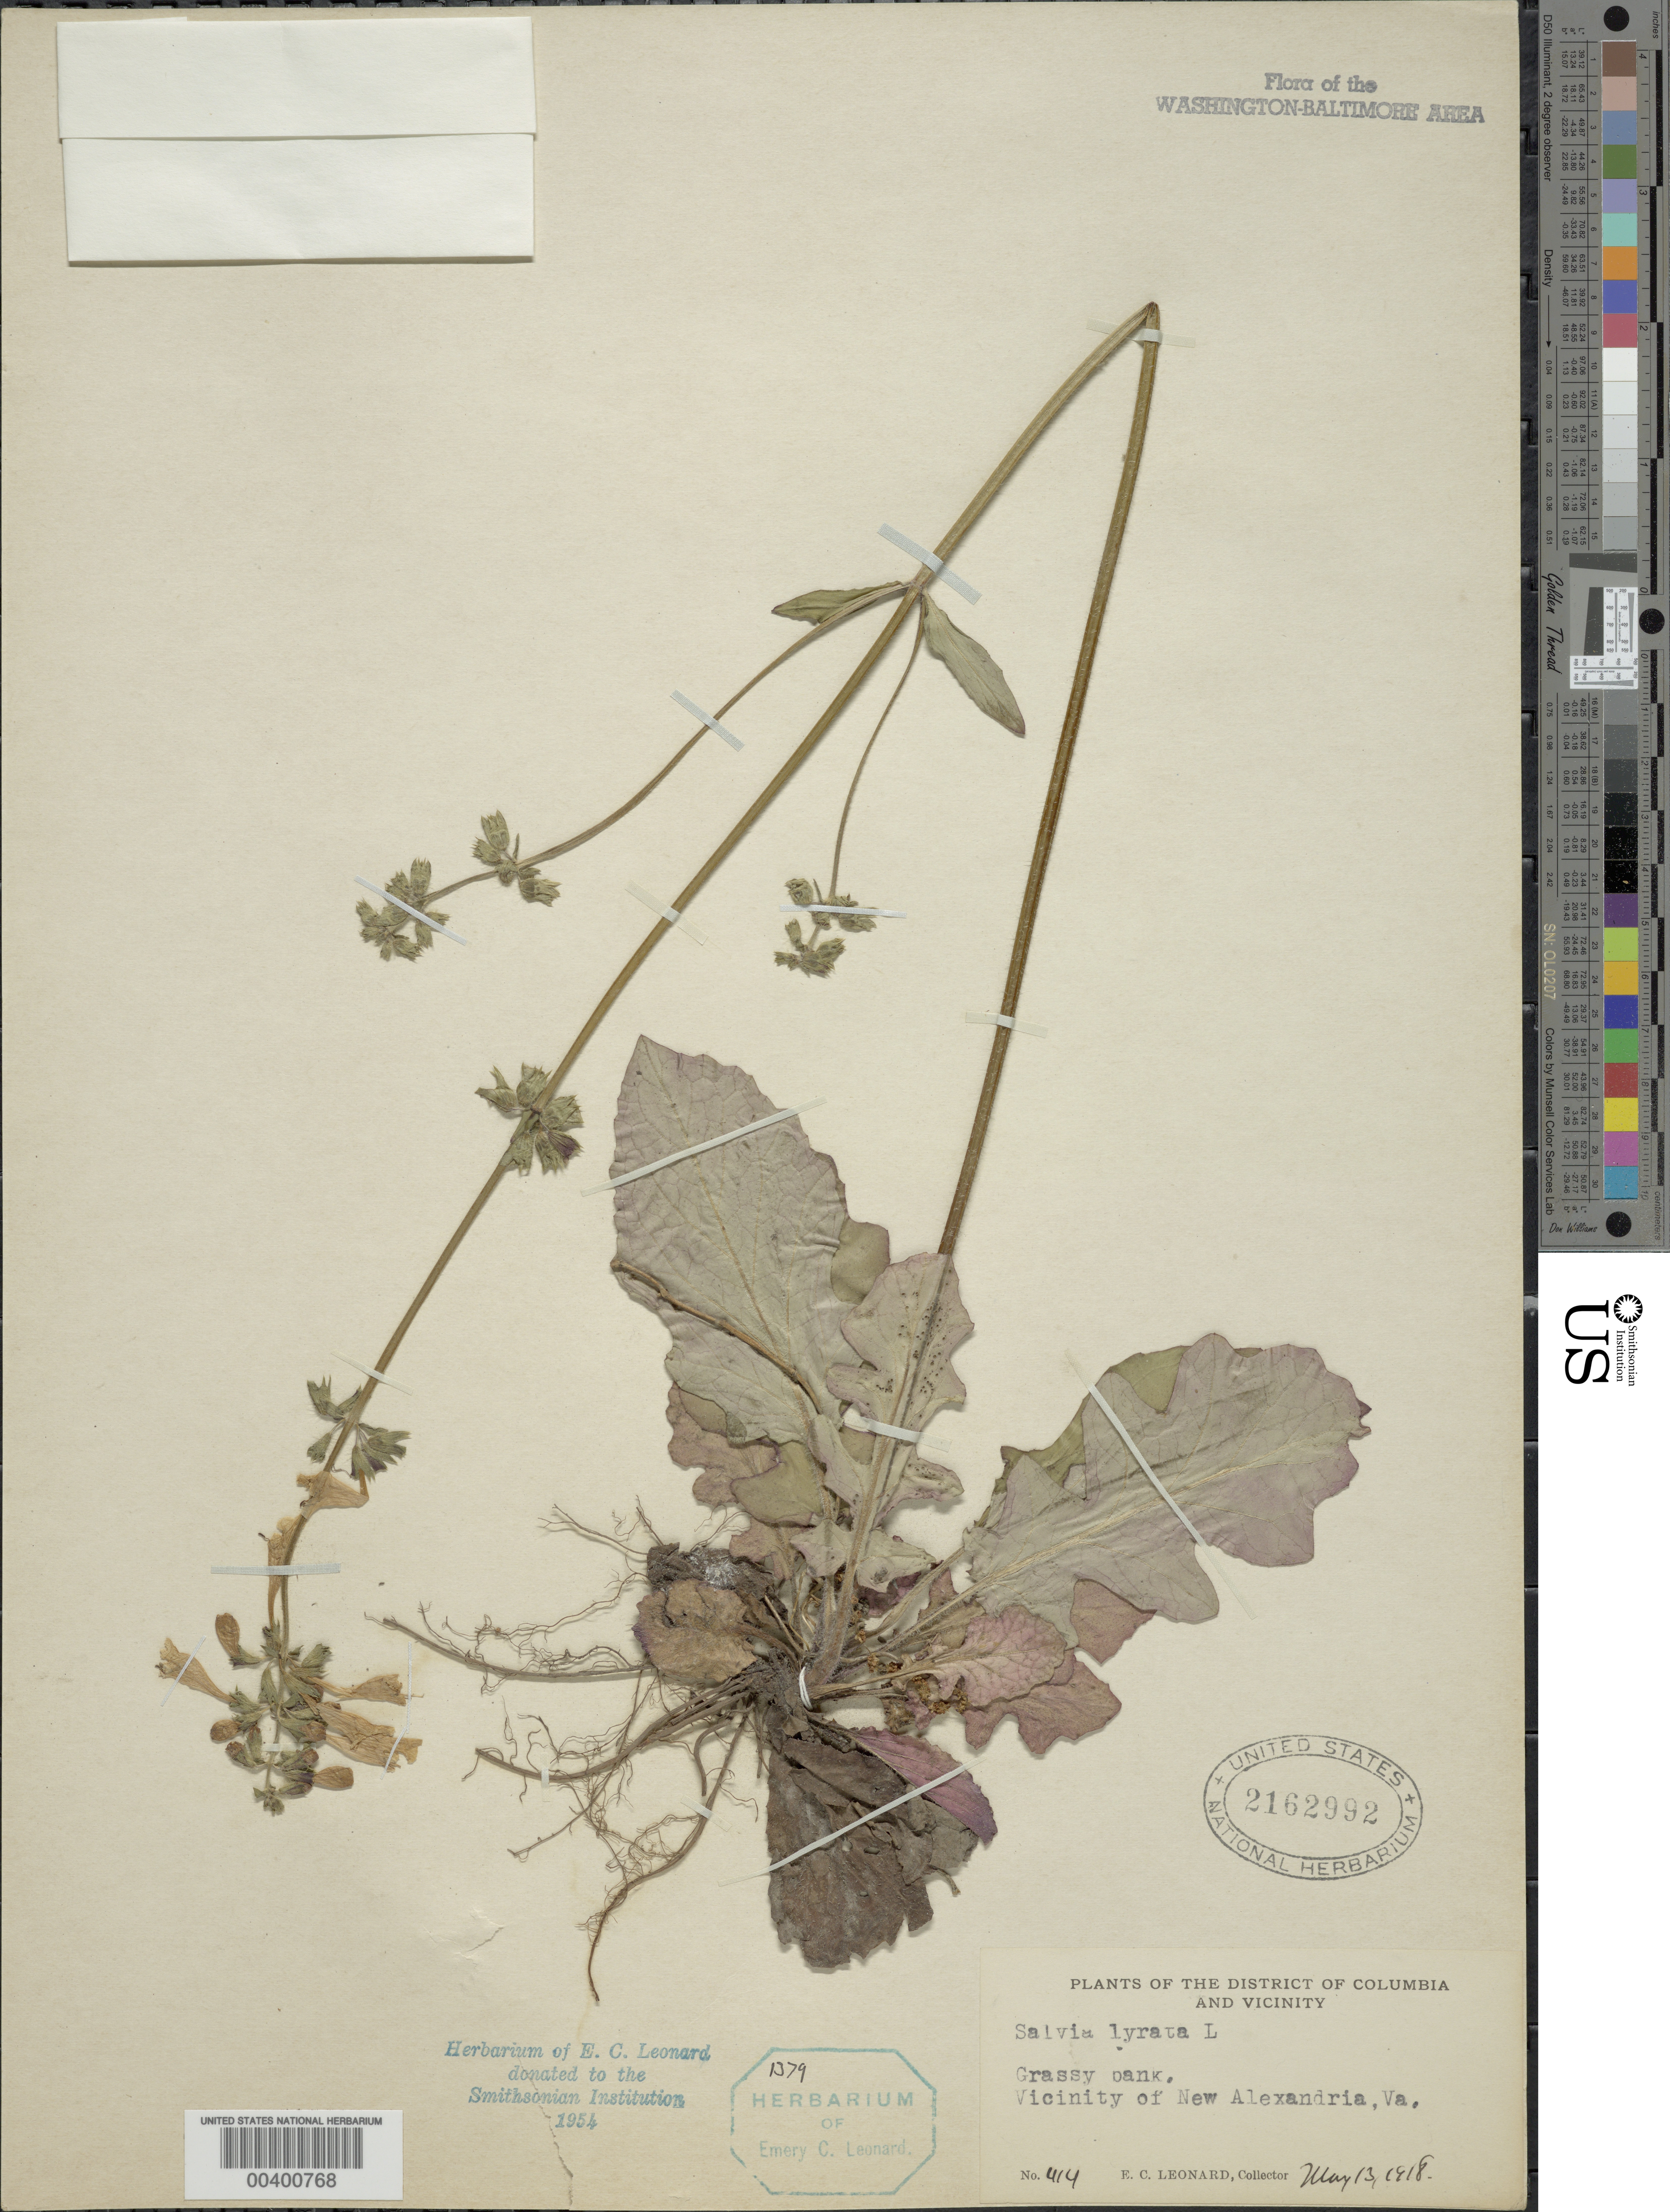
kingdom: Plantae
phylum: Tracheophyta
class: Magnoliopsida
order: Lamiales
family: Lamiaceae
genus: Salvia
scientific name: Salvia lyrata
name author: L.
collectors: E. C. Leonard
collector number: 414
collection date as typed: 13 May 1918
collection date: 1918-05-13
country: United States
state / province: Virginia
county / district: Fairfax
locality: New Alexandria vicinity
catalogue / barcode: US 2162992